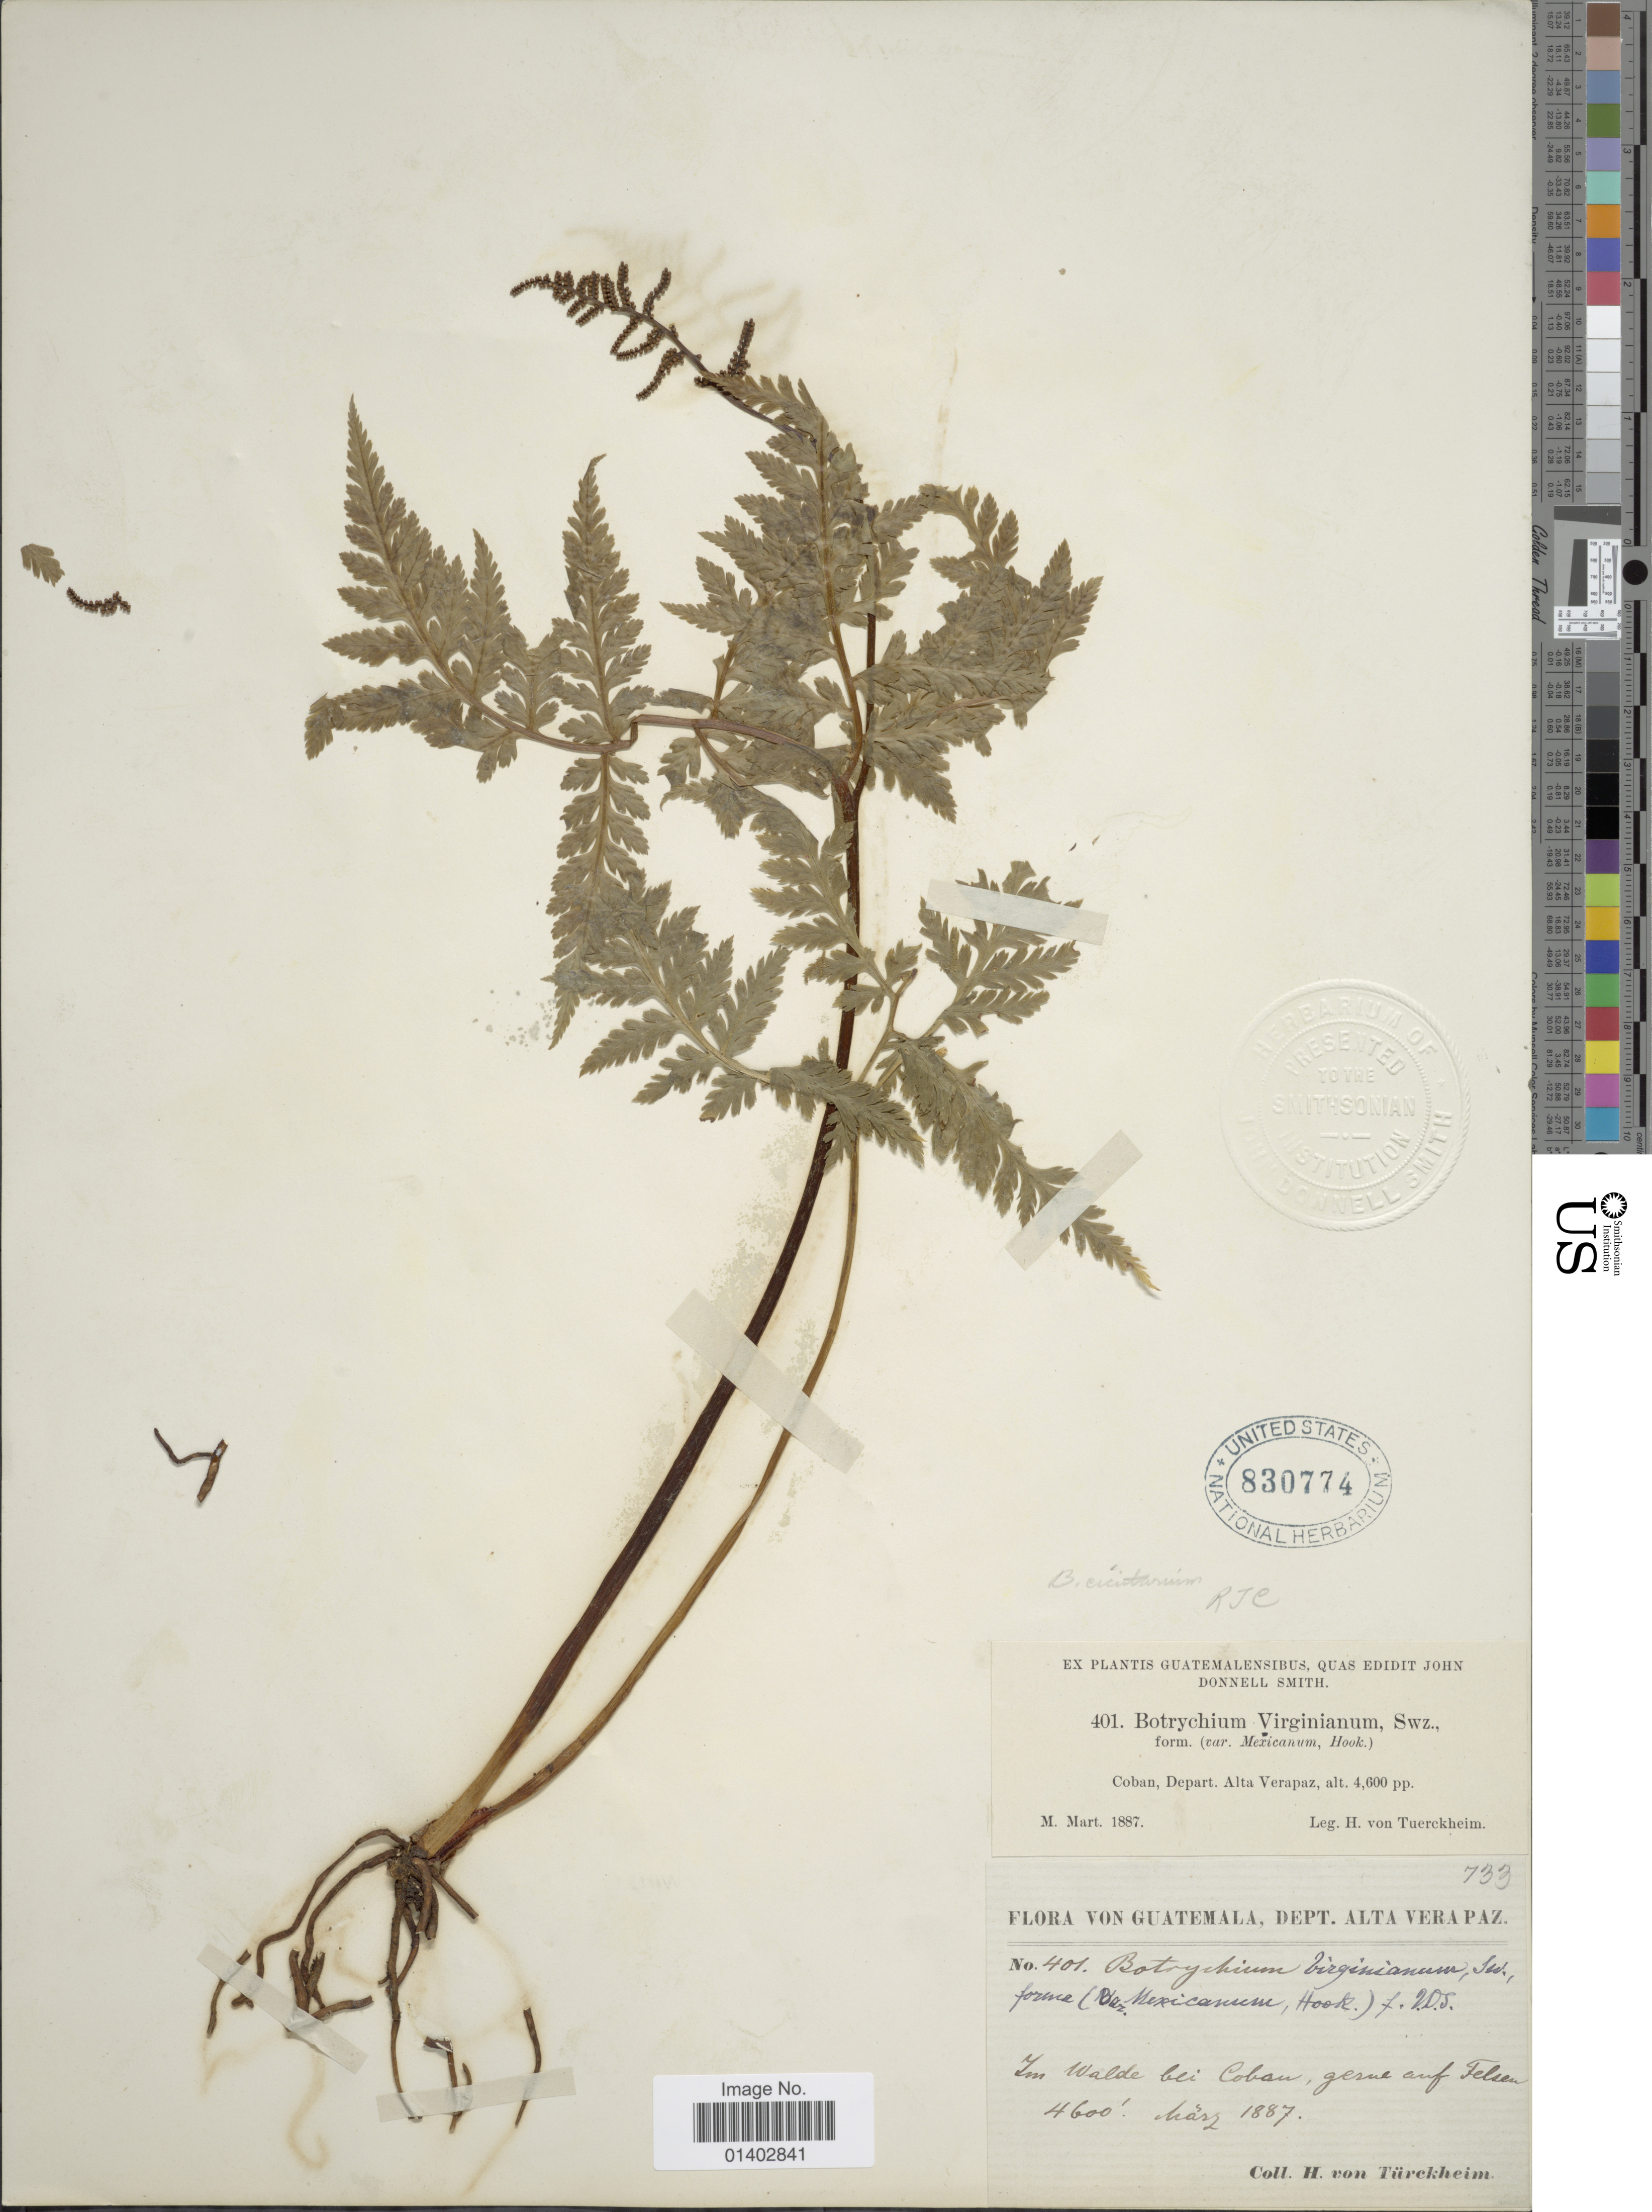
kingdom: Plantae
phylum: Tracheophyta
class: Polypodiopsida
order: Ophioglossales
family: Ophioglossaceae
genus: Botrychium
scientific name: Botrychium virginianum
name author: (L.) Sw.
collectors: H. von Türckheim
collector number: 401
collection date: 1887-03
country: Guatemala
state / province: Alta Verapaz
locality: Coban, Depart Alta Verapaz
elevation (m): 1402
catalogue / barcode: US 830774